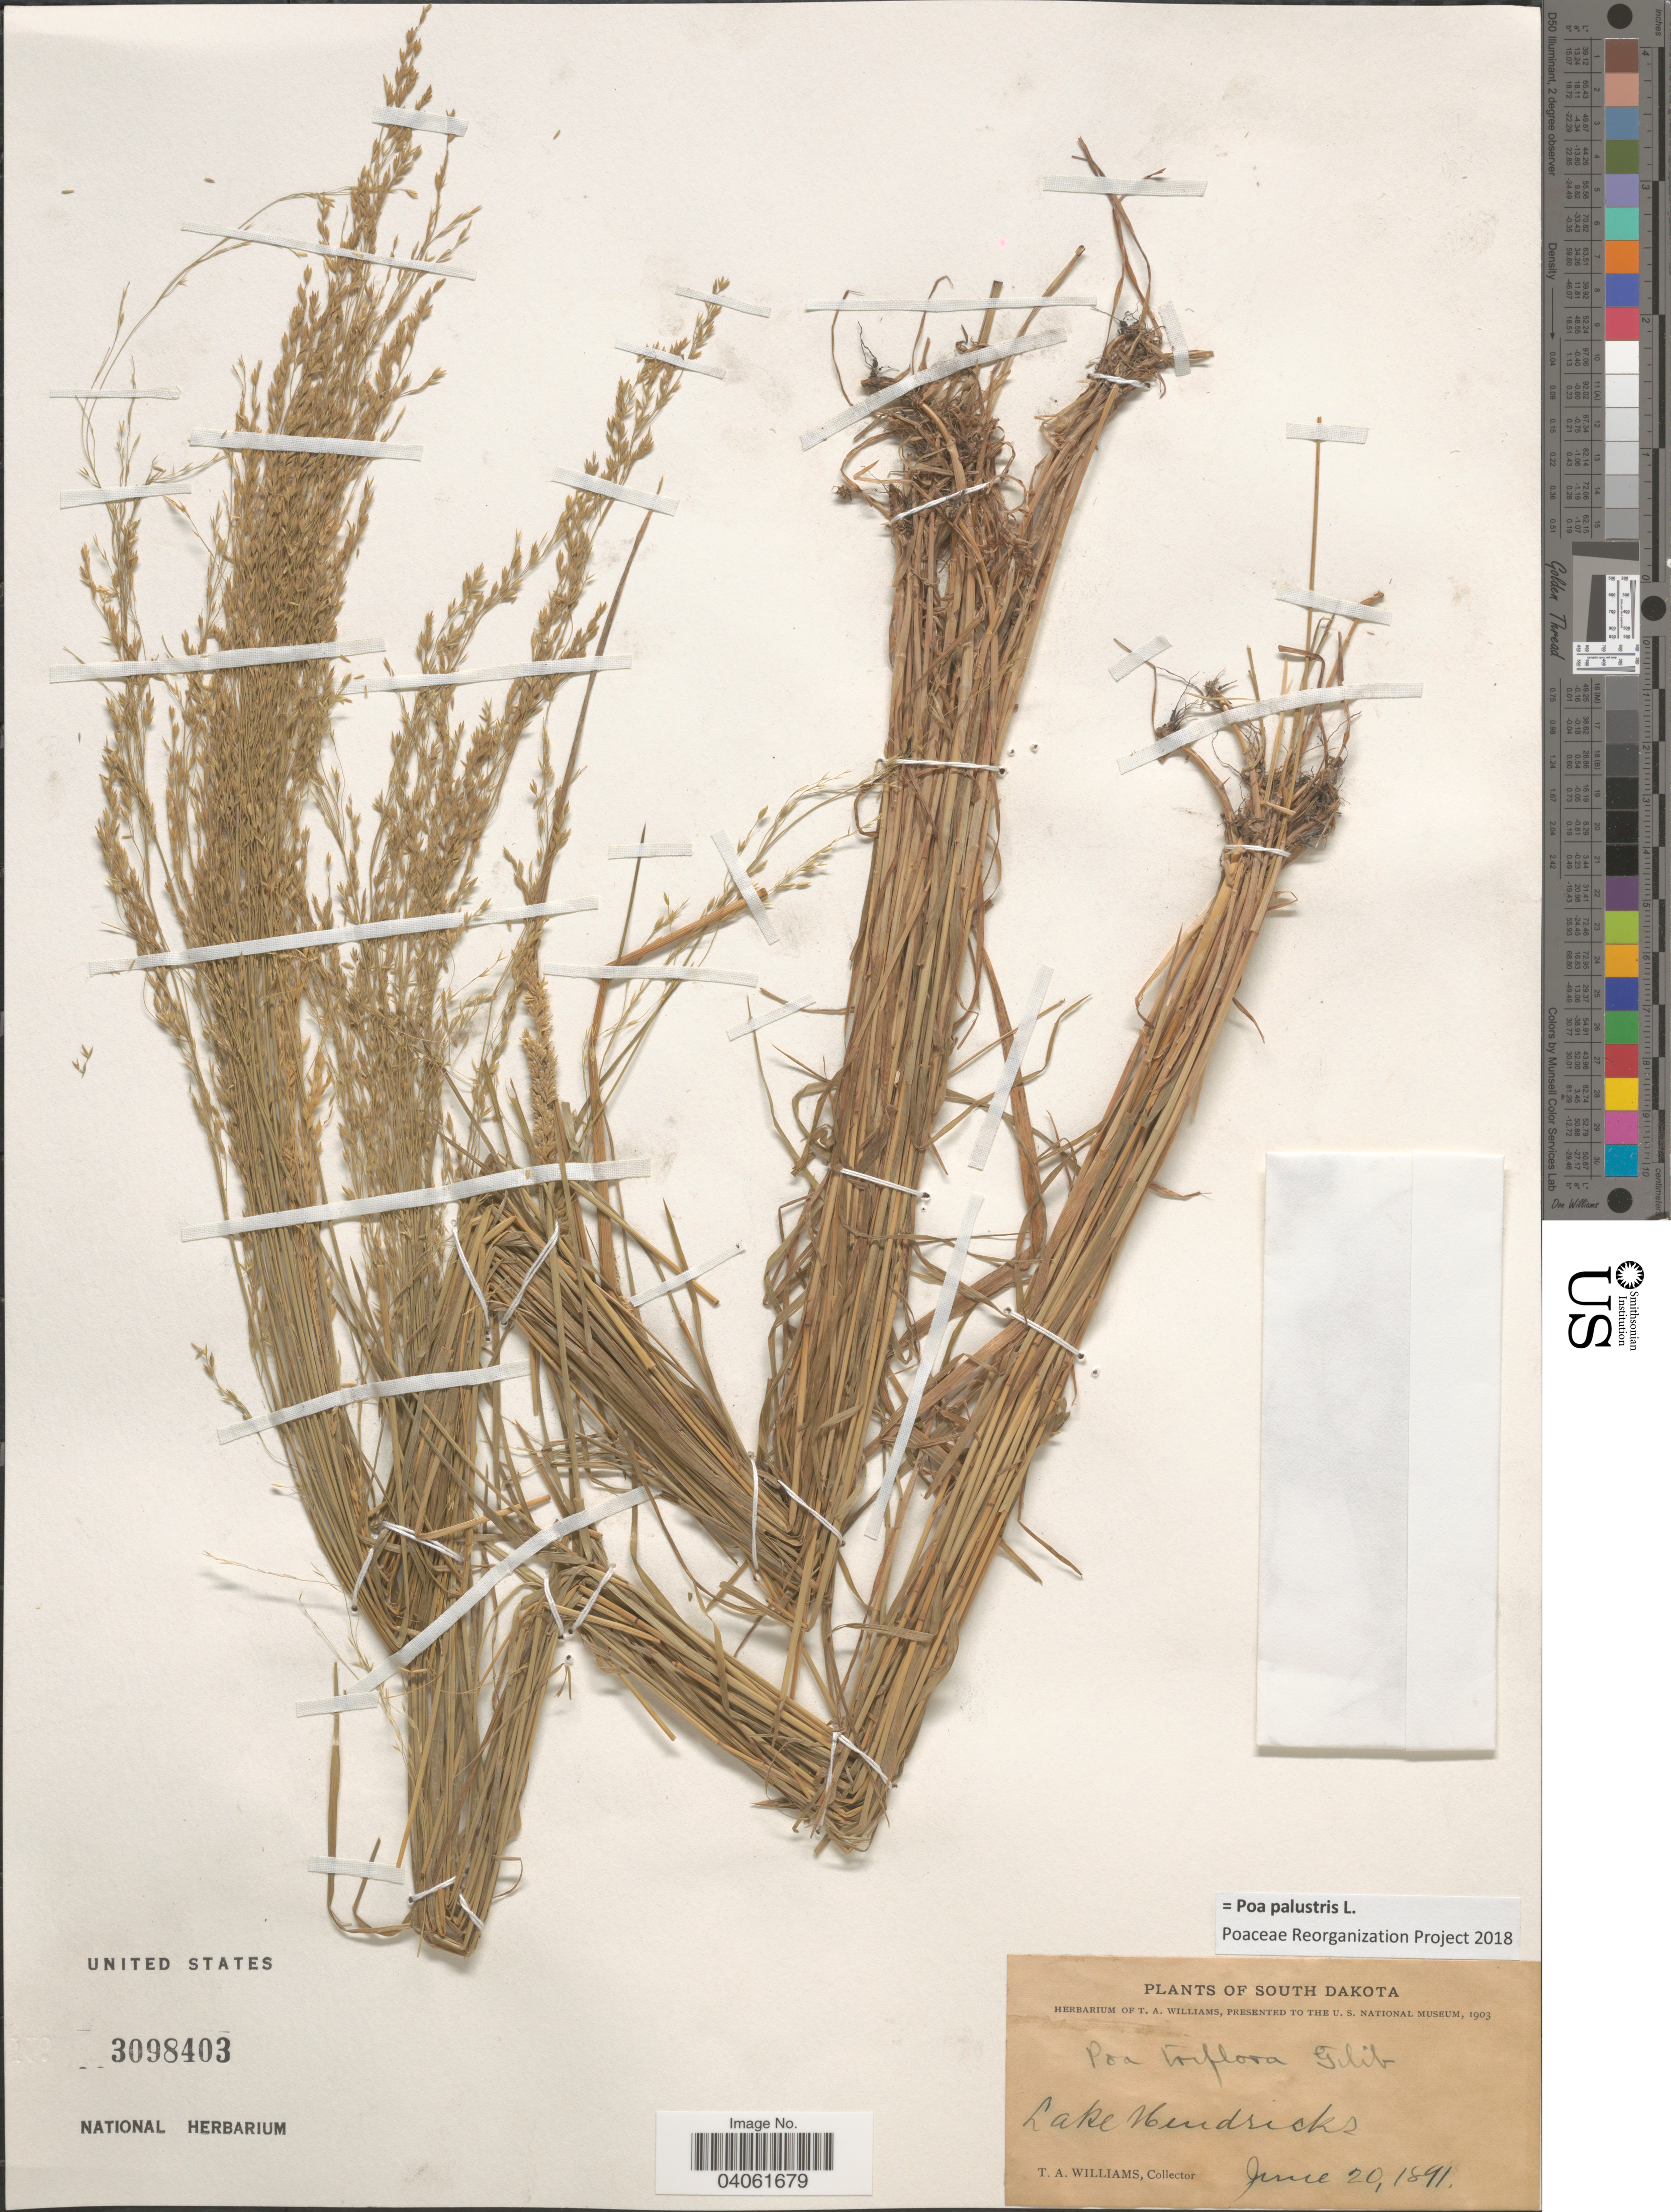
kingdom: Plantae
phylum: Tracheophyta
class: Liliopsida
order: Poales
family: Poaceae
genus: Poa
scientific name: Poa palustris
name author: L.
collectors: T. Williams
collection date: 1891-06-20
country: United States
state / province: South Dakota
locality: Lake Hendricks.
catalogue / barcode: US 3098403